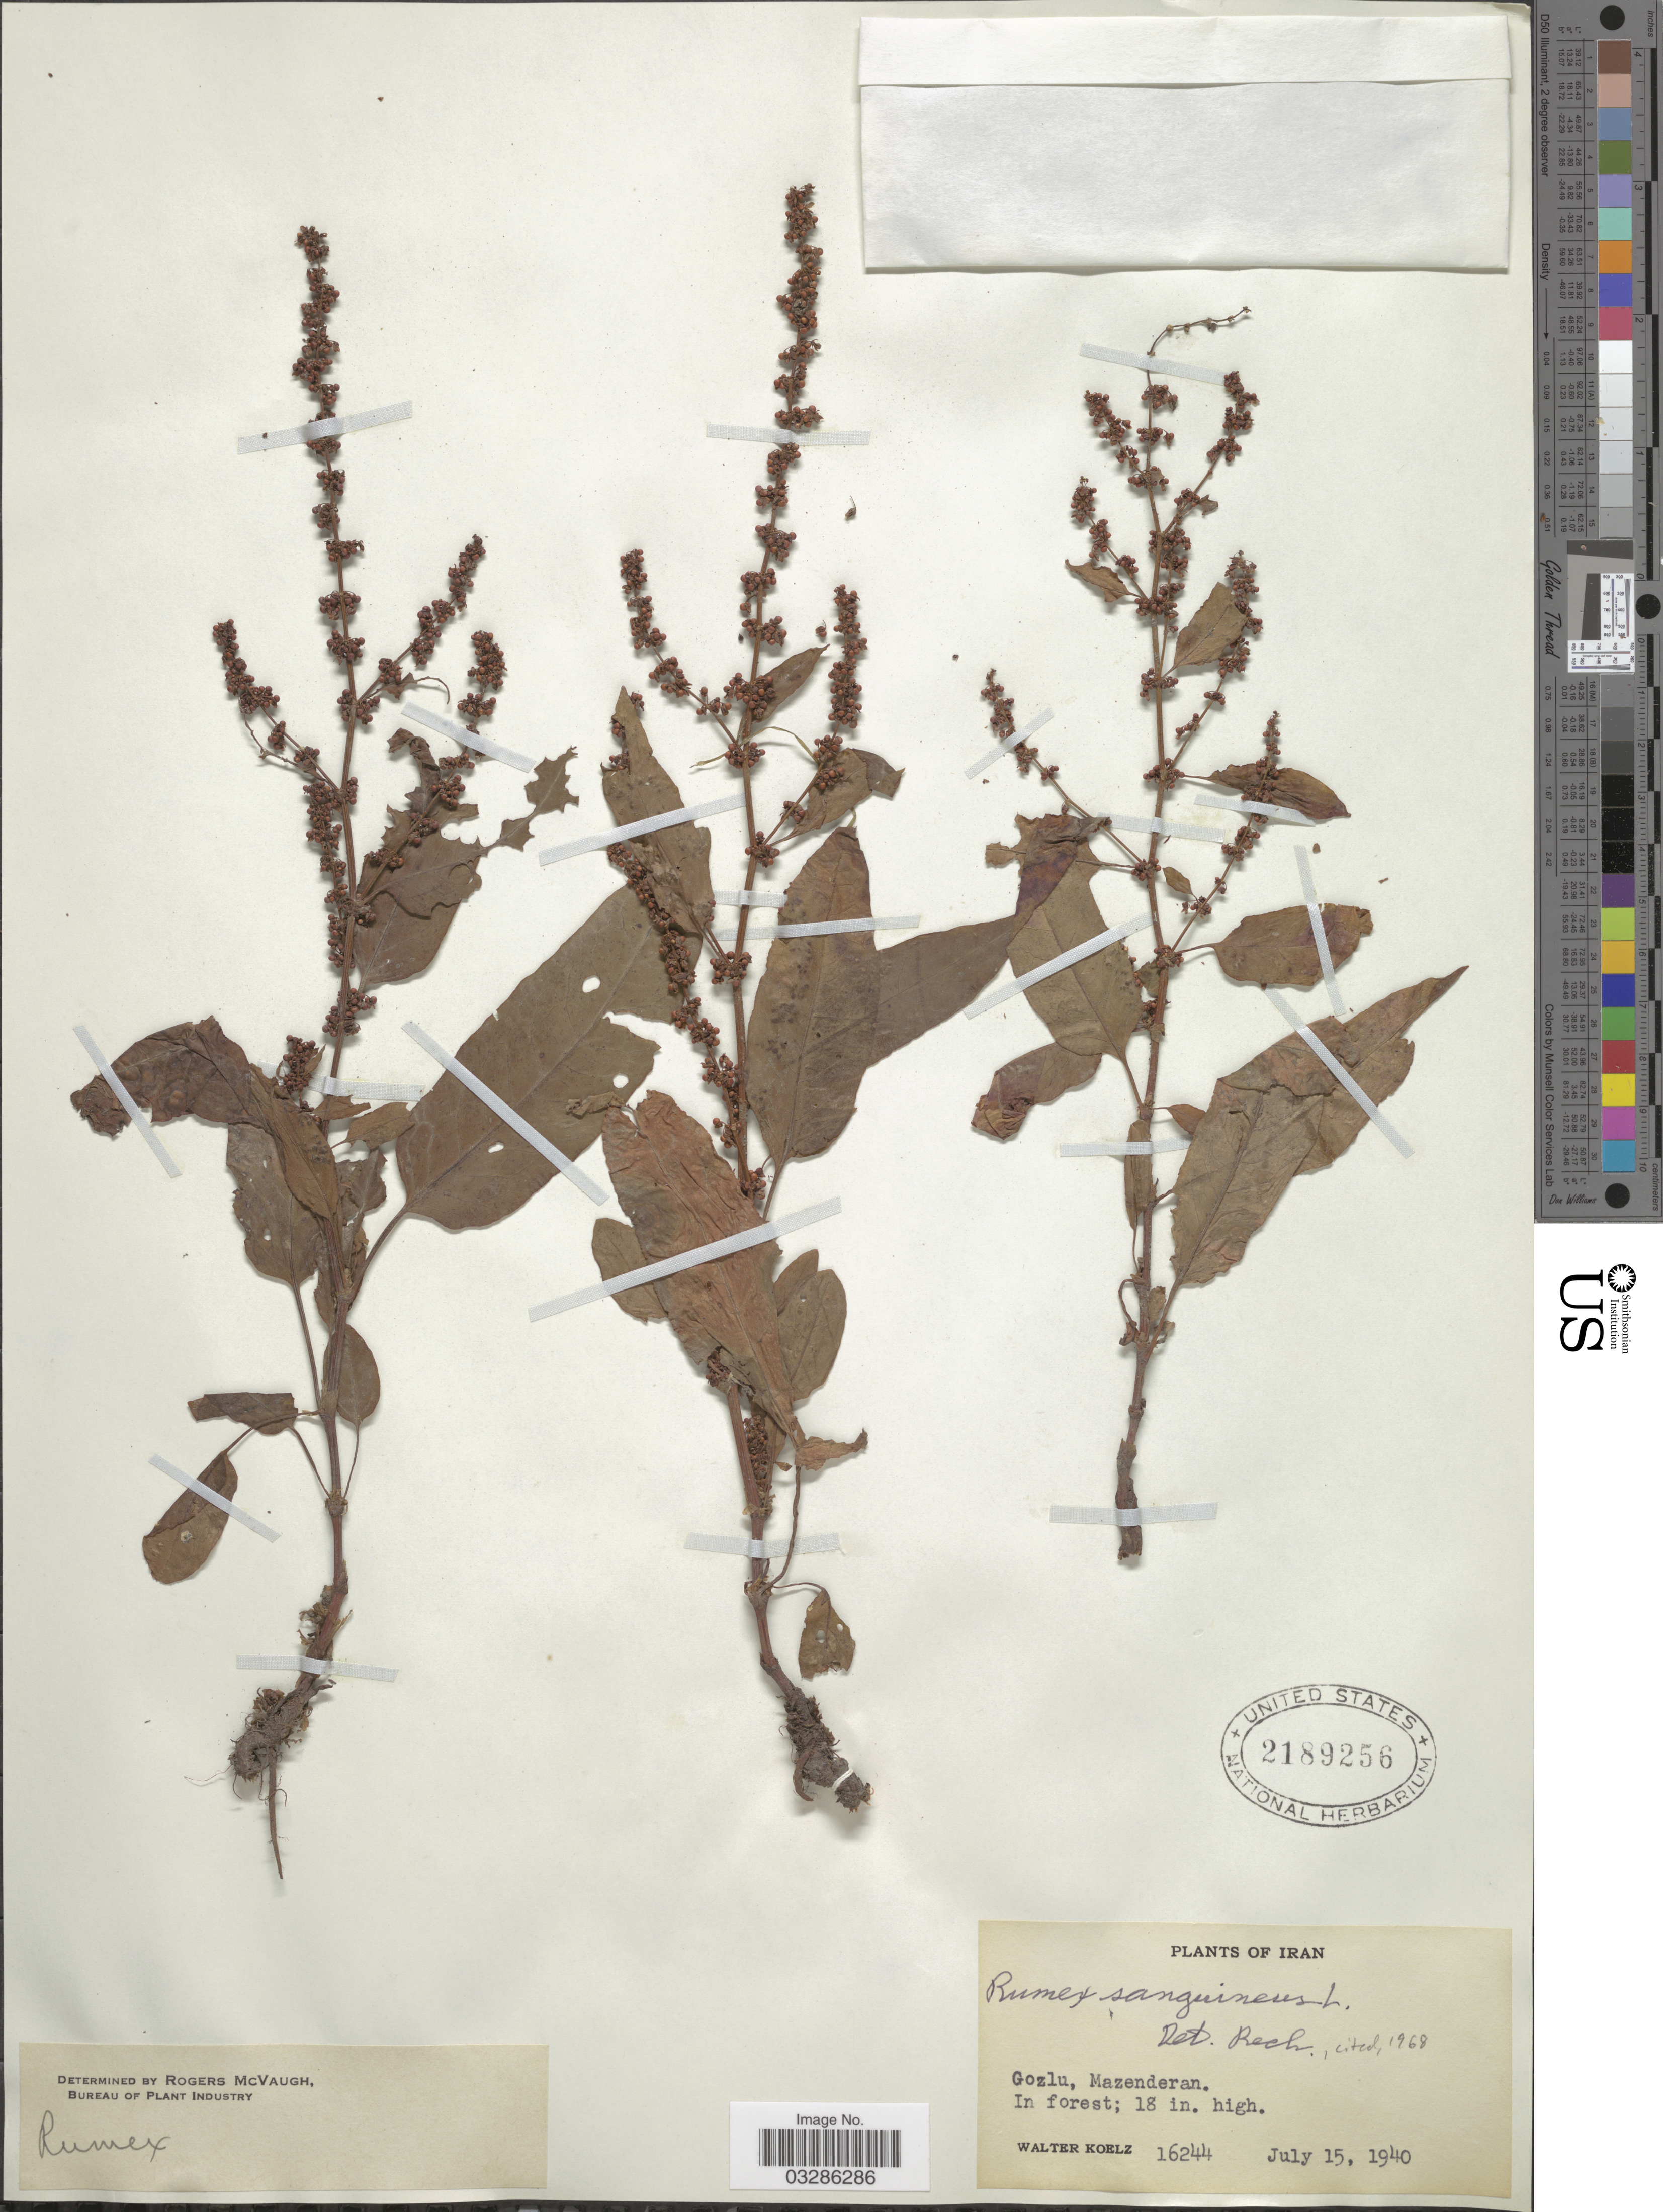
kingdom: Plantae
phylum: Tracheophyta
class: Magnoliopsida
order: Caryophyllales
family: Polygonaceae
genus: Rumex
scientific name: Rumex sanguineus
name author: L.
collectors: W. N. Koelz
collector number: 16244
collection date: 1940-07-15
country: Iran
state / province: Mazandaran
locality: Mazenderan. Gozlu.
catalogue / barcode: US 2189256